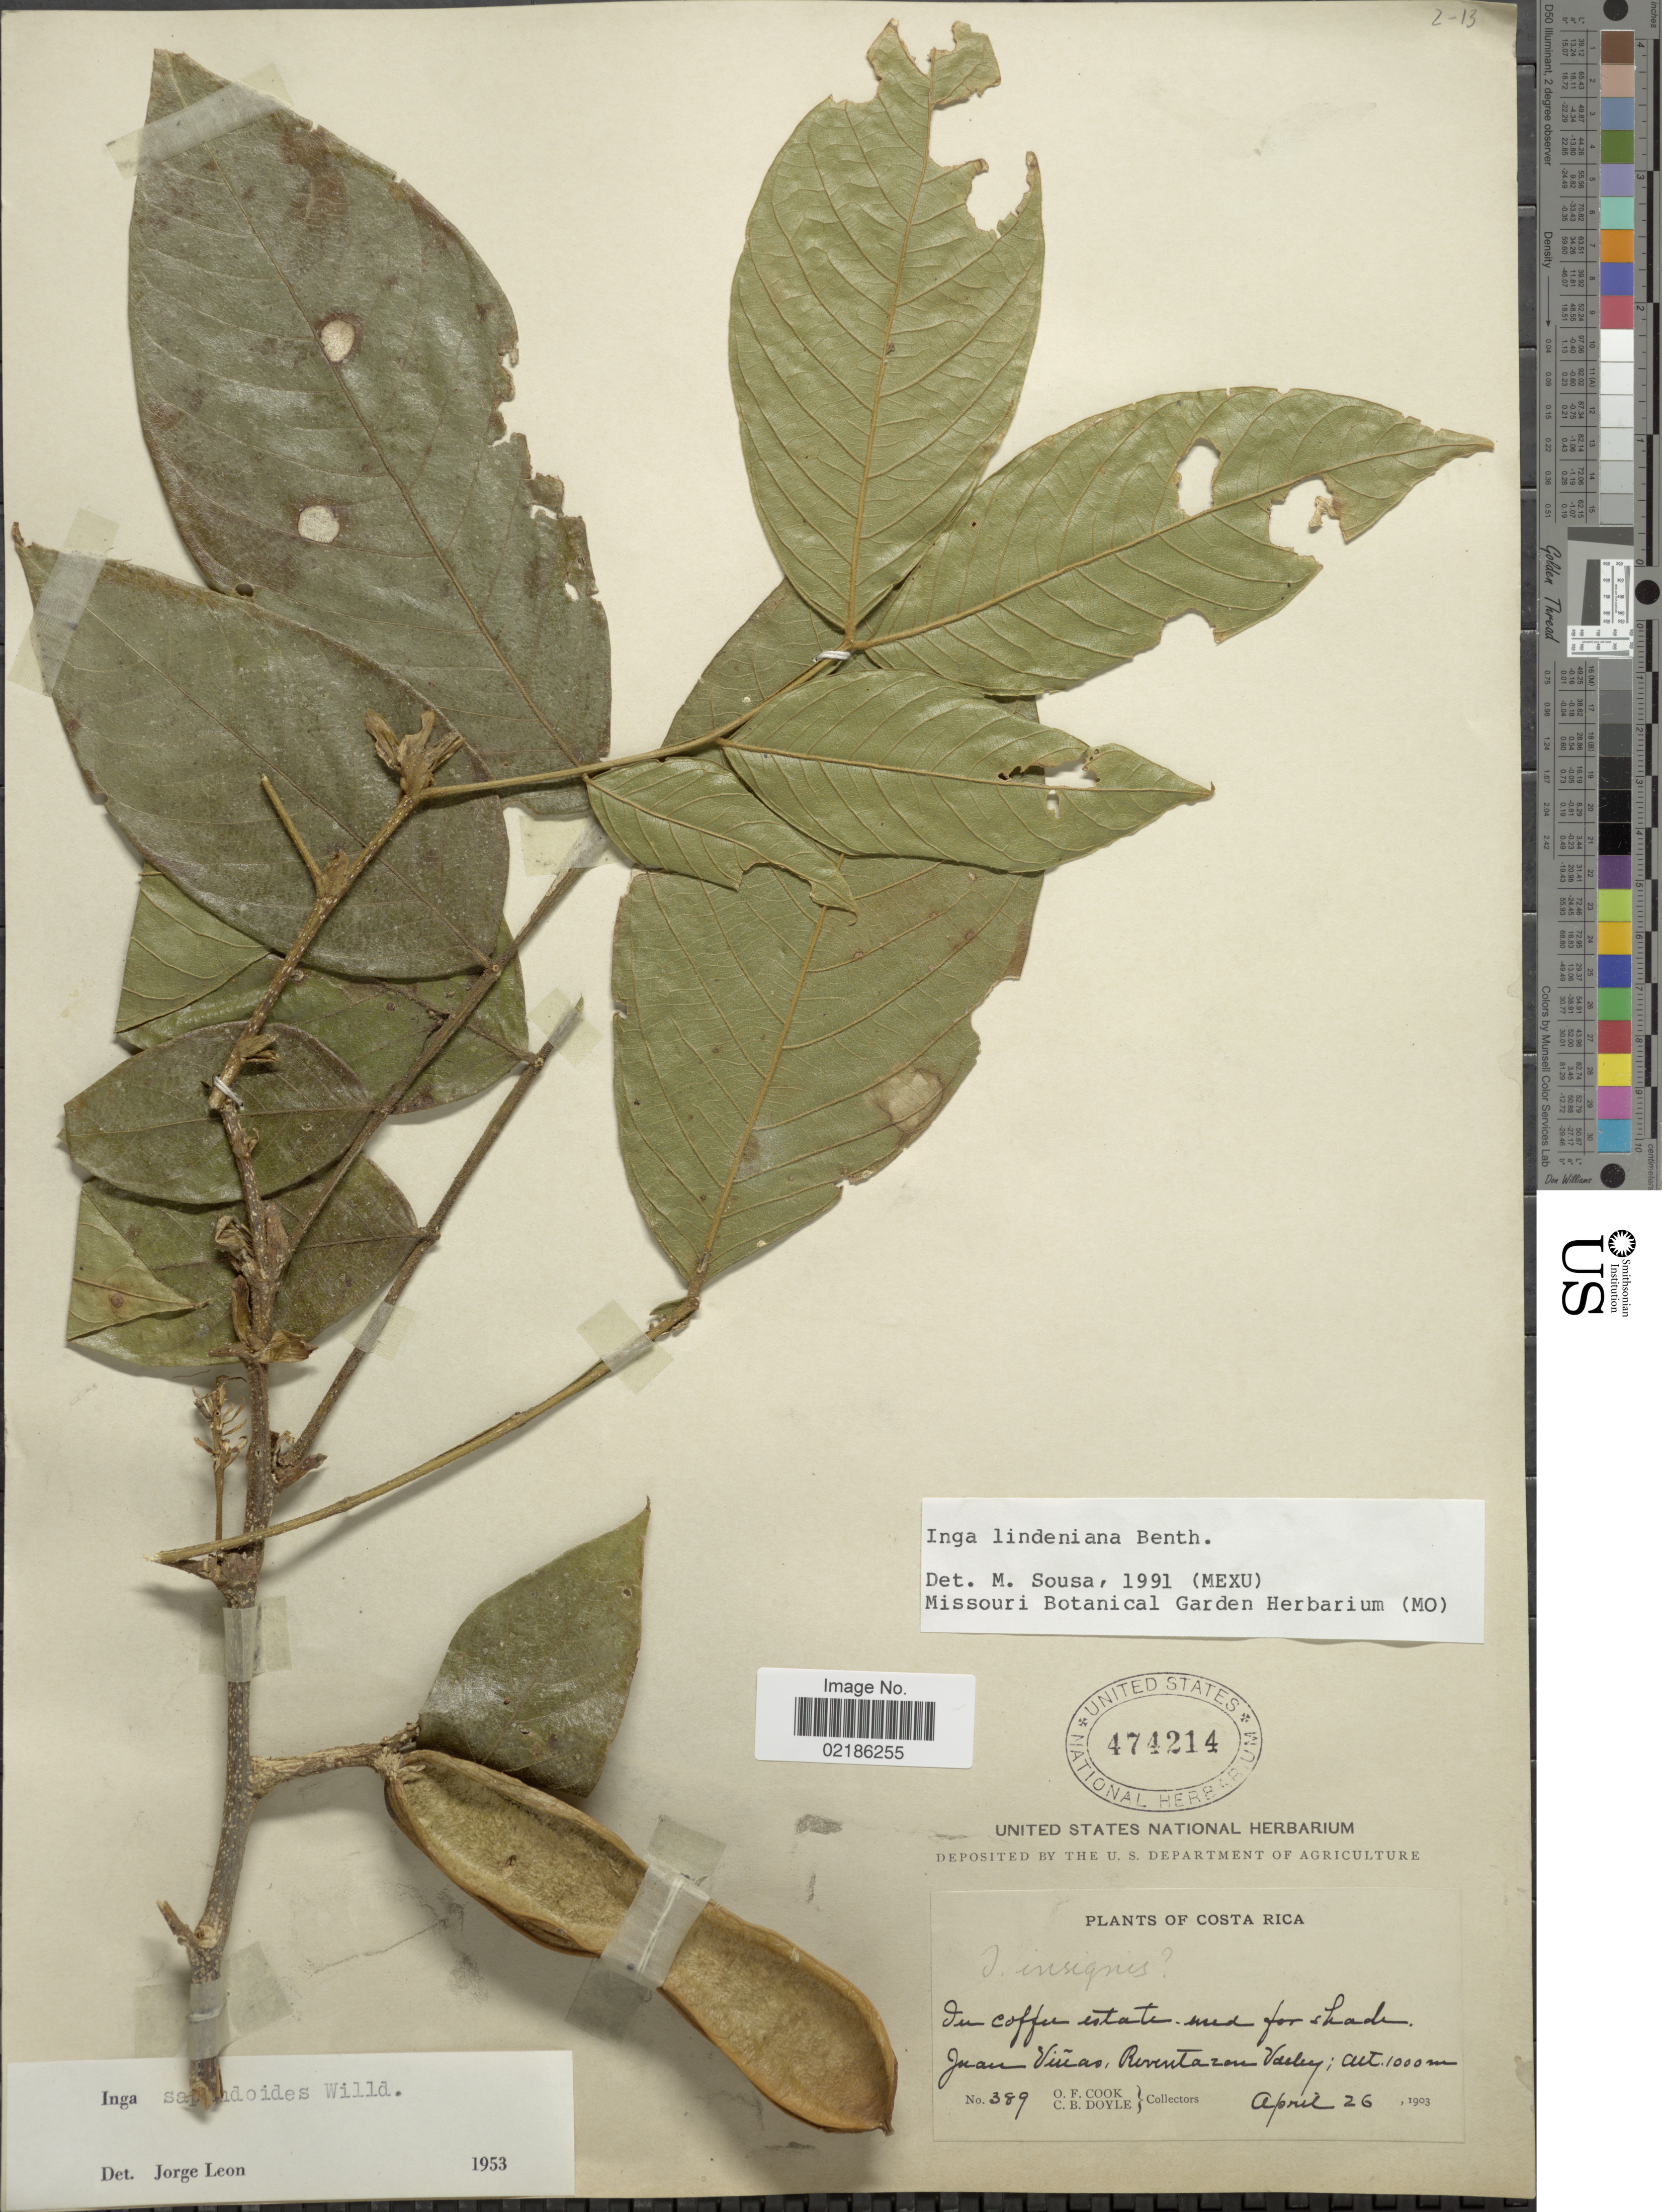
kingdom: Plantae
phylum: Tracheophyta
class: Magnoliopsida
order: Fabales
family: Fabaceae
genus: Inga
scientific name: Inga lindeniana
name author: Benth.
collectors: O. F. Cook & C. Doyle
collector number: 389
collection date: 1903-04-26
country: Costa Rica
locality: Juan Vinas, Reventazon Valley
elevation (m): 1000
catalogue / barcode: US 474214